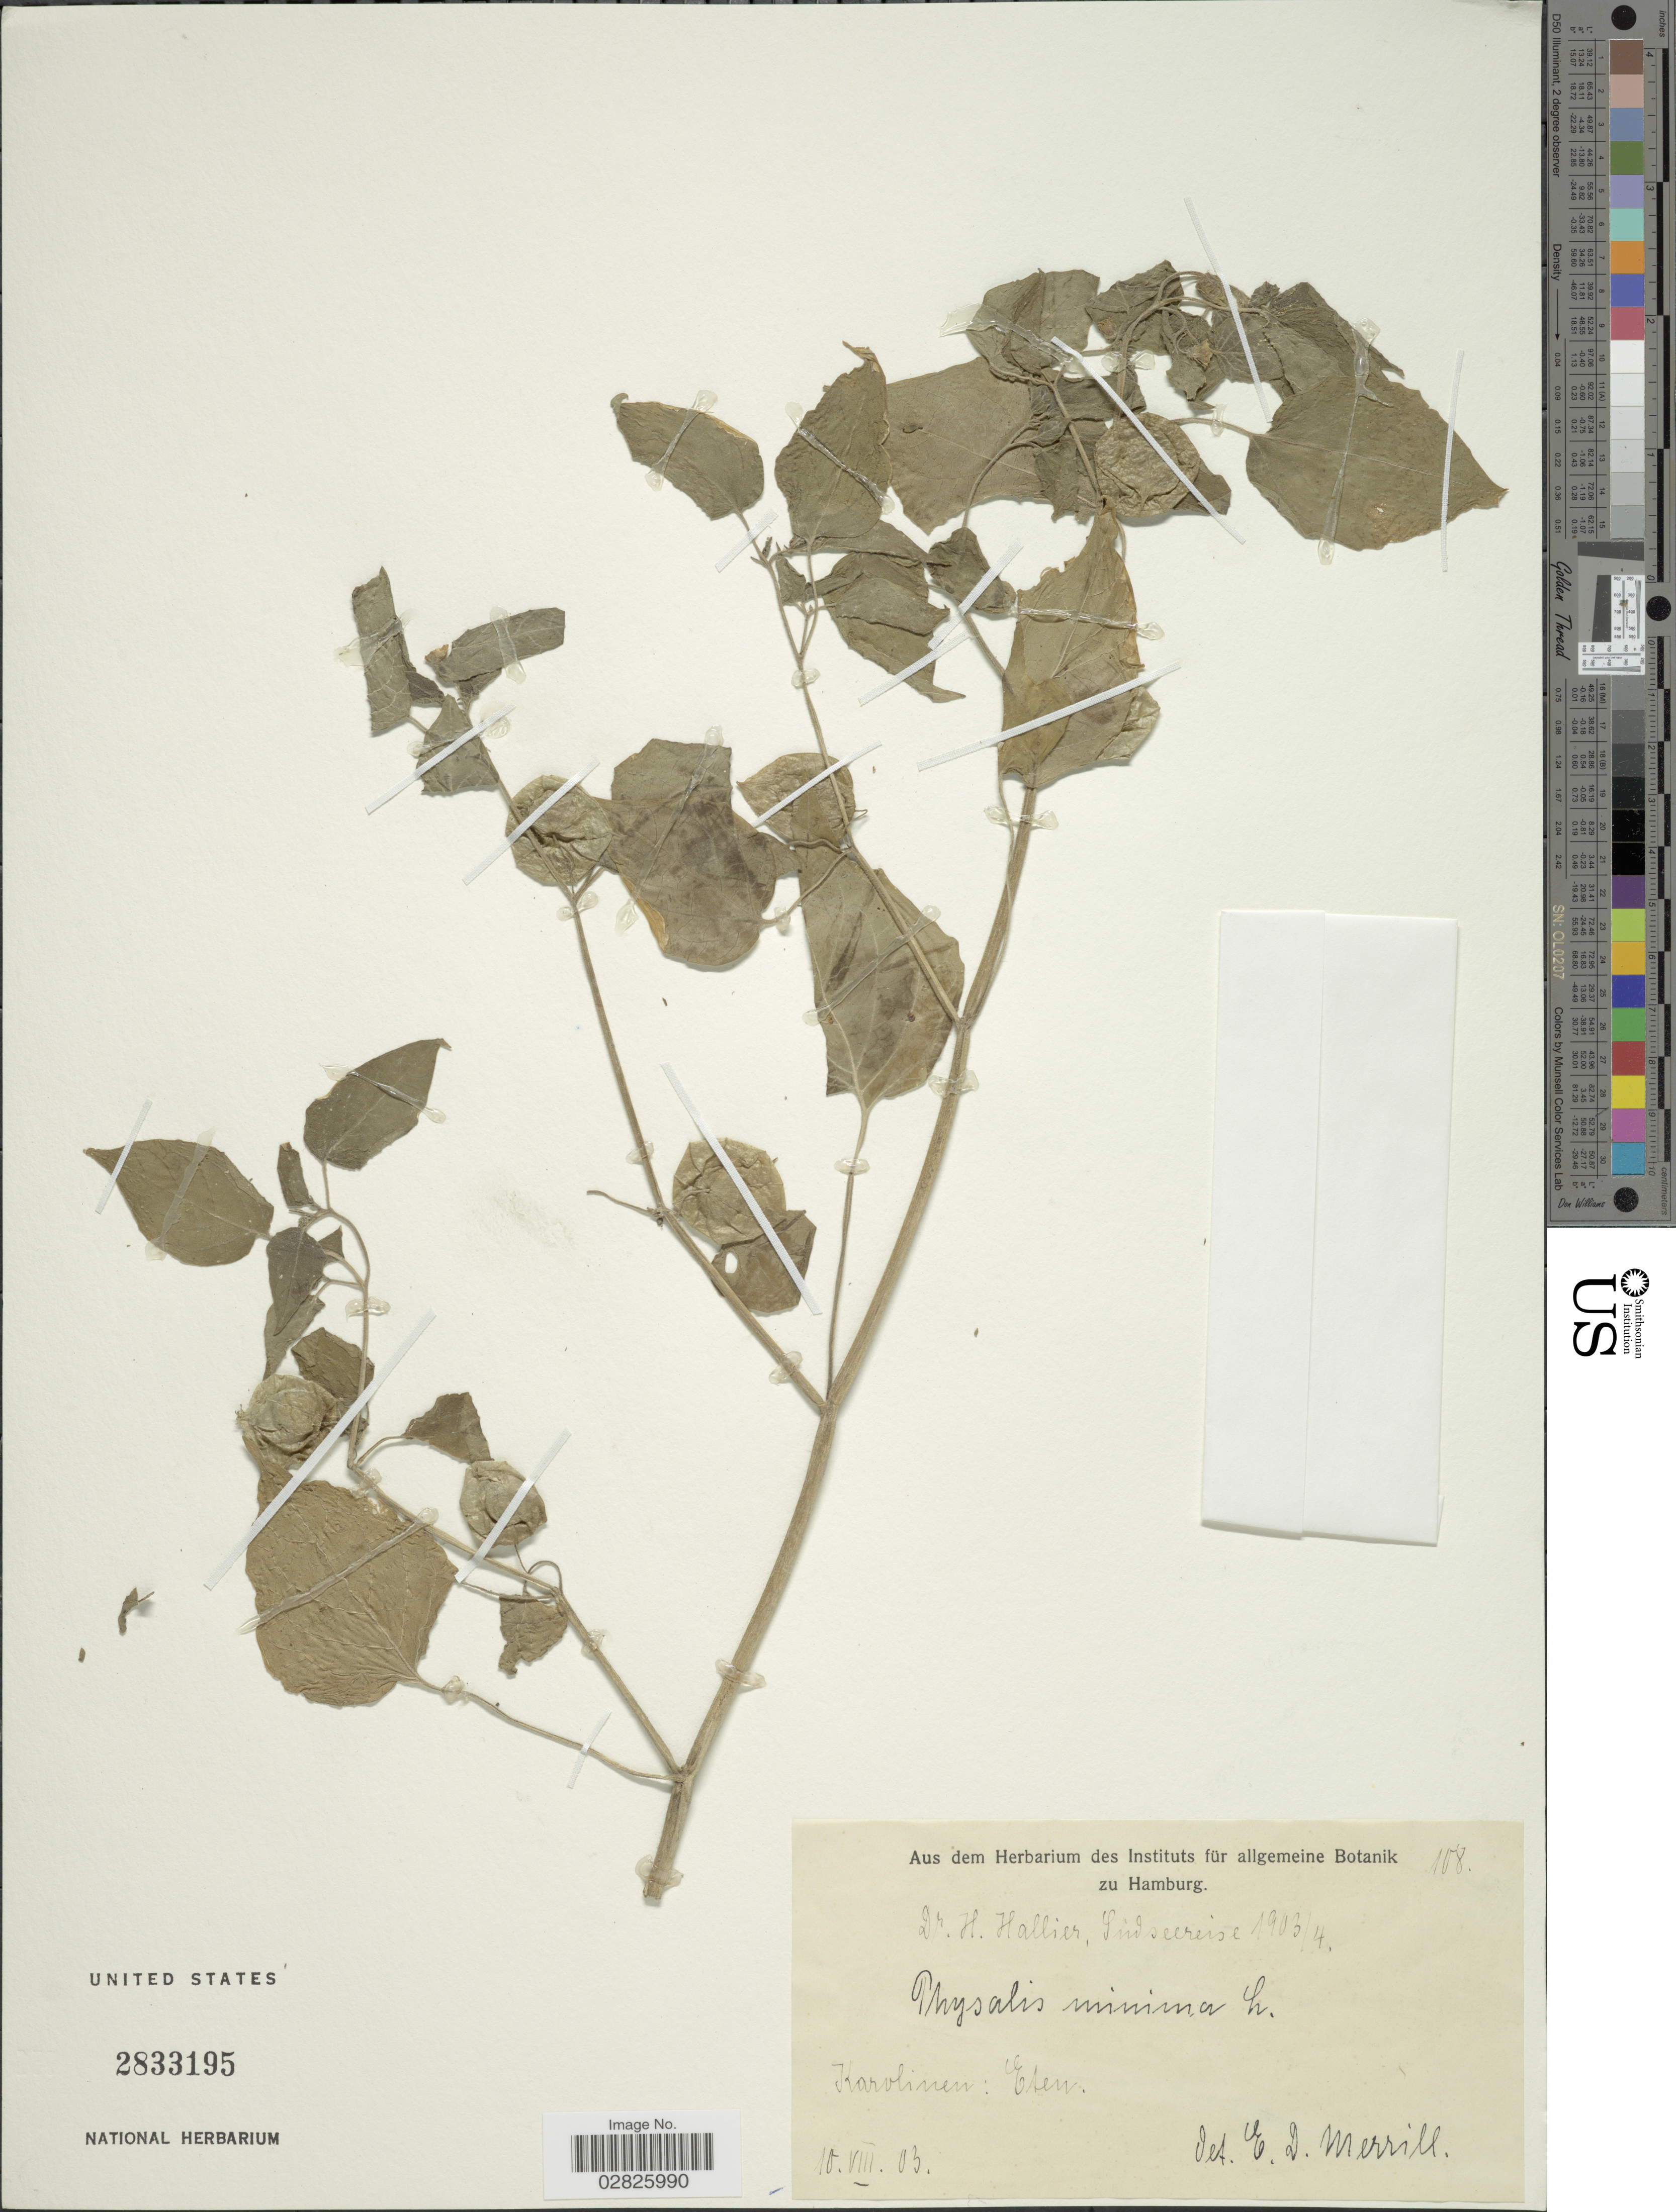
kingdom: Plantae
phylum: Tracheophyta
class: Magnoliopsida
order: Solanales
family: Solanaceae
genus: Physalis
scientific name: Physalis minima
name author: L.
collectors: H. G. Hallier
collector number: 108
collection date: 1903-08-10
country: Germany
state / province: Hamburg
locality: Karvlinen: Eten.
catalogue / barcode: US 2833195